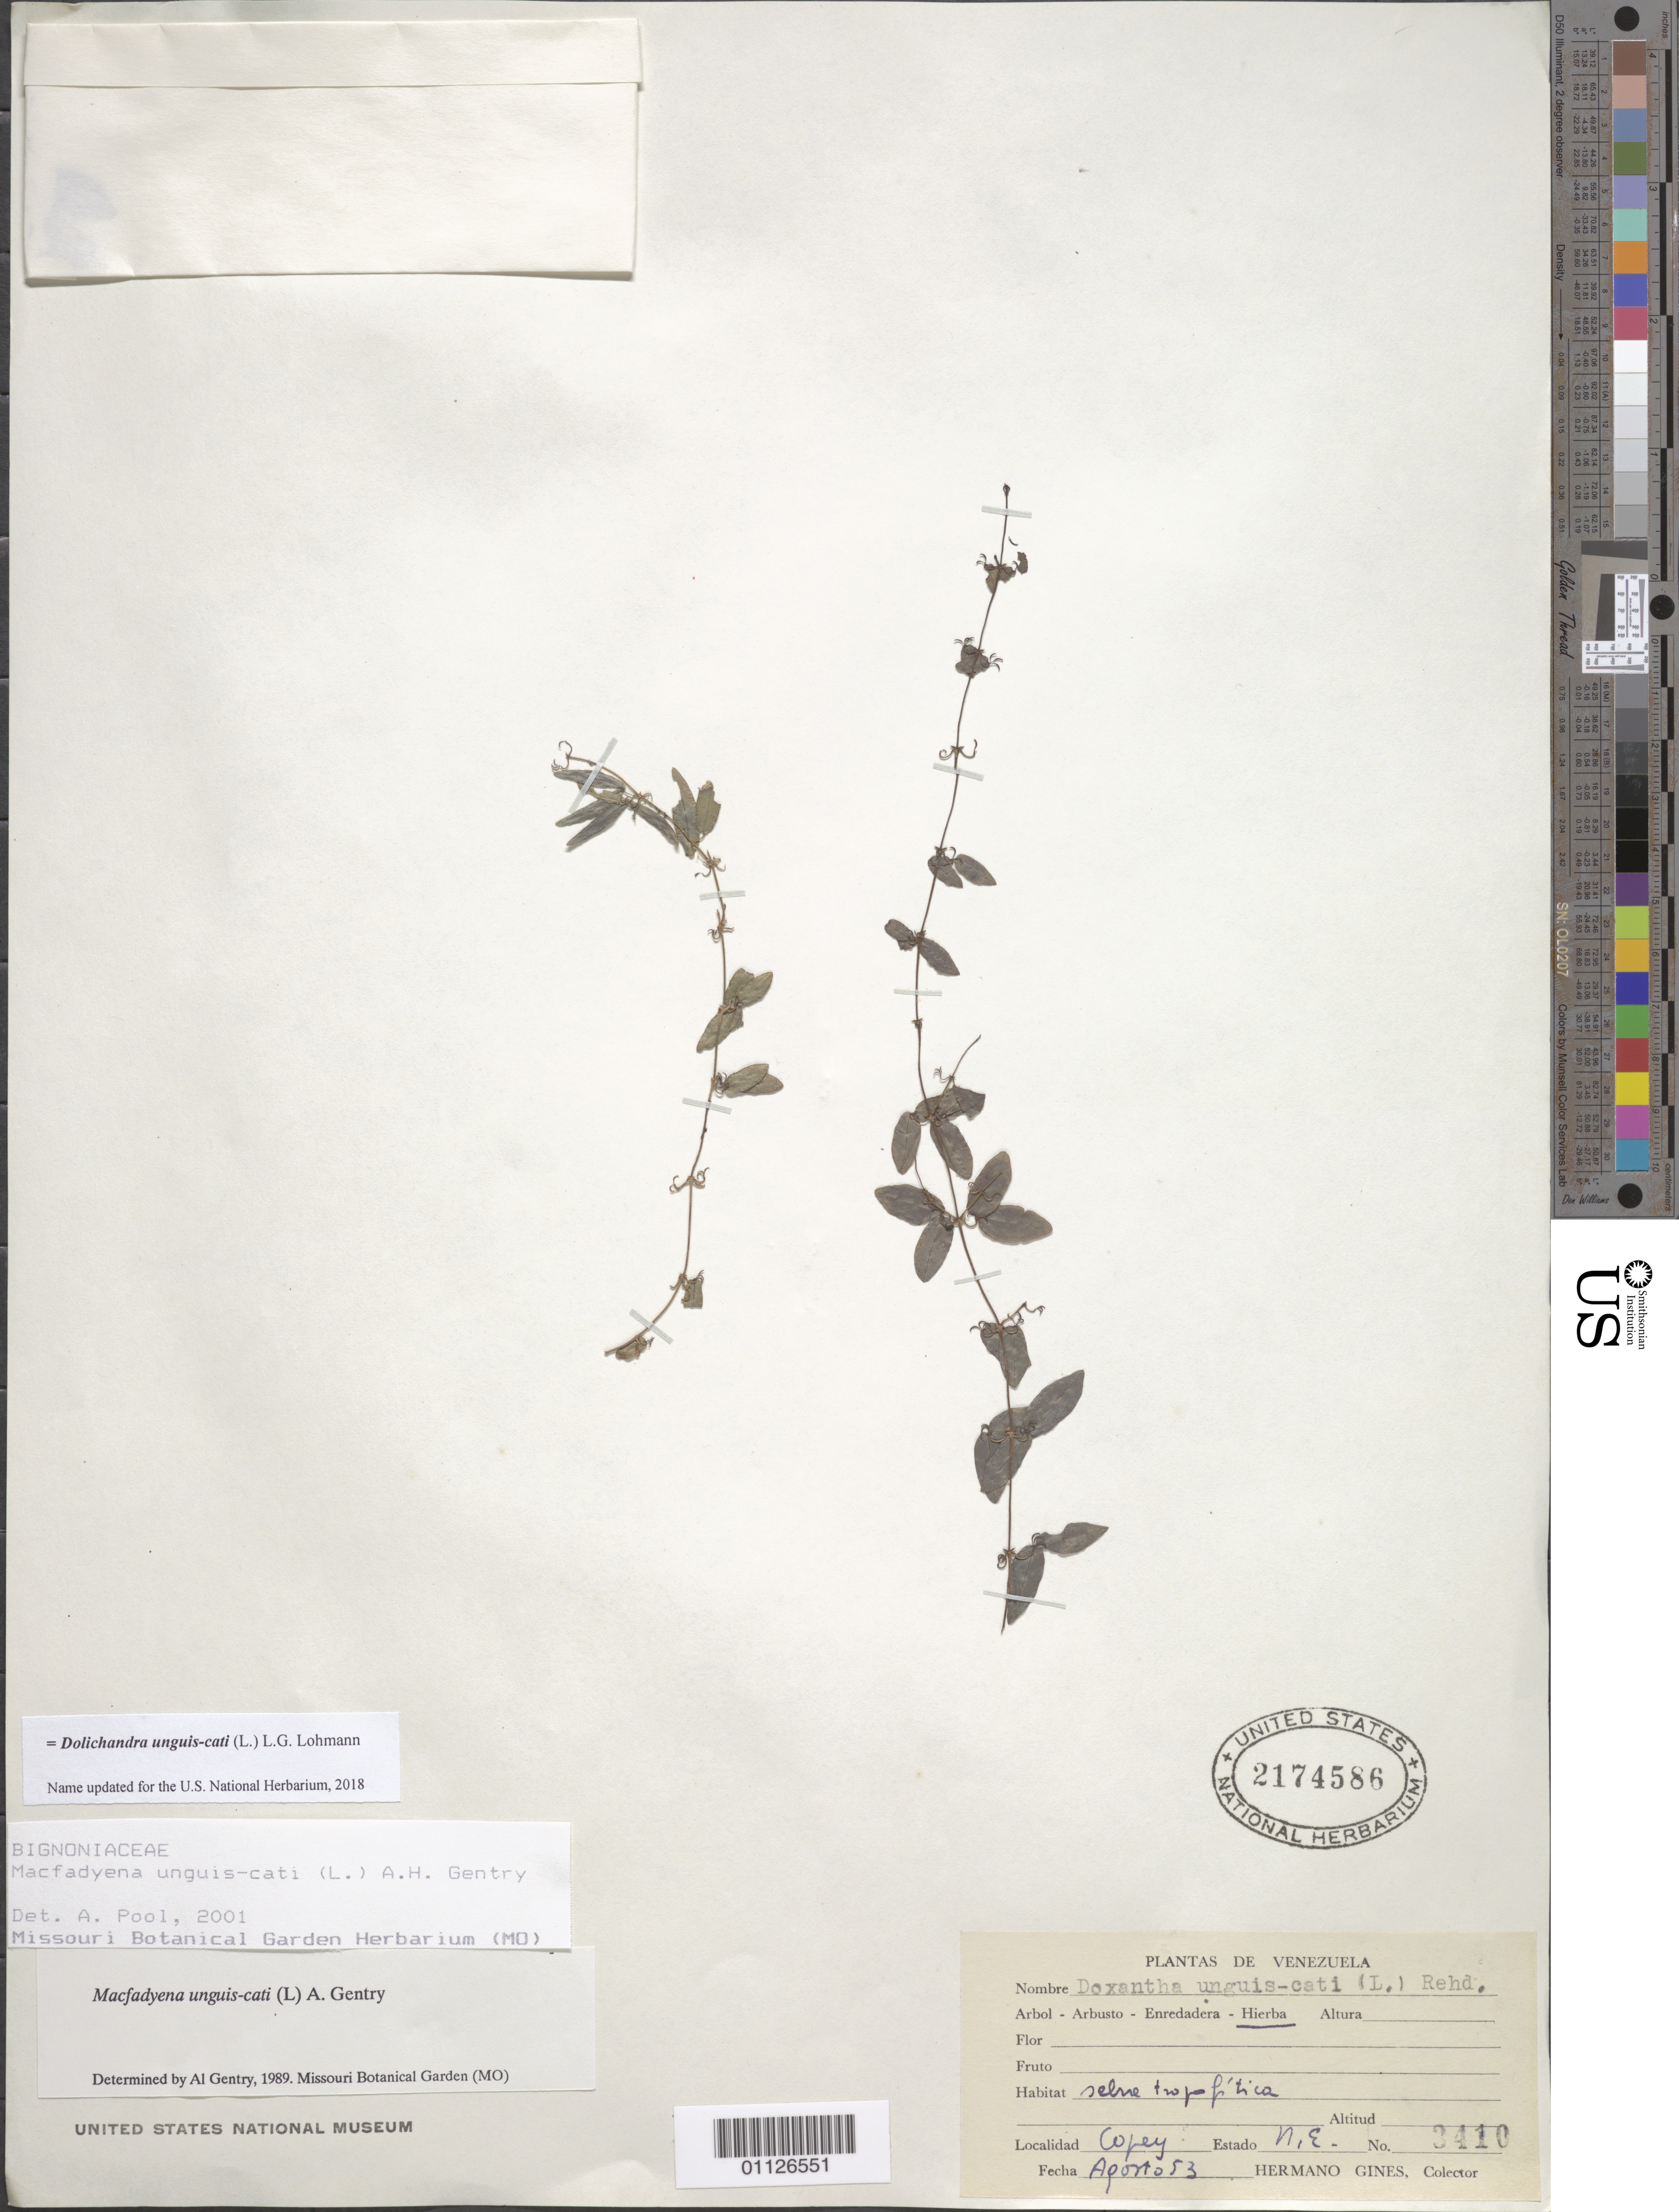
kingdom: Plantae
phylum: Tracheophyta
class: Magnoliopsida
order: Lamiales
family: Bignoniaceae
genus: Dolichandra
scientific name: Dolichandra unguis-cati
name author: (L.) L.G. Lohmann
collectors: Bro. Gines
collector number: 3410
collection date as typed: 01 Aug 1953 to 31 Aug 1953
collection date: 1953-08-01/1953-08-31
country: Venezuela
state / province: Nueva Esparta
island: Margarita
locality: Copey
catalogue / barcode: US 2174586